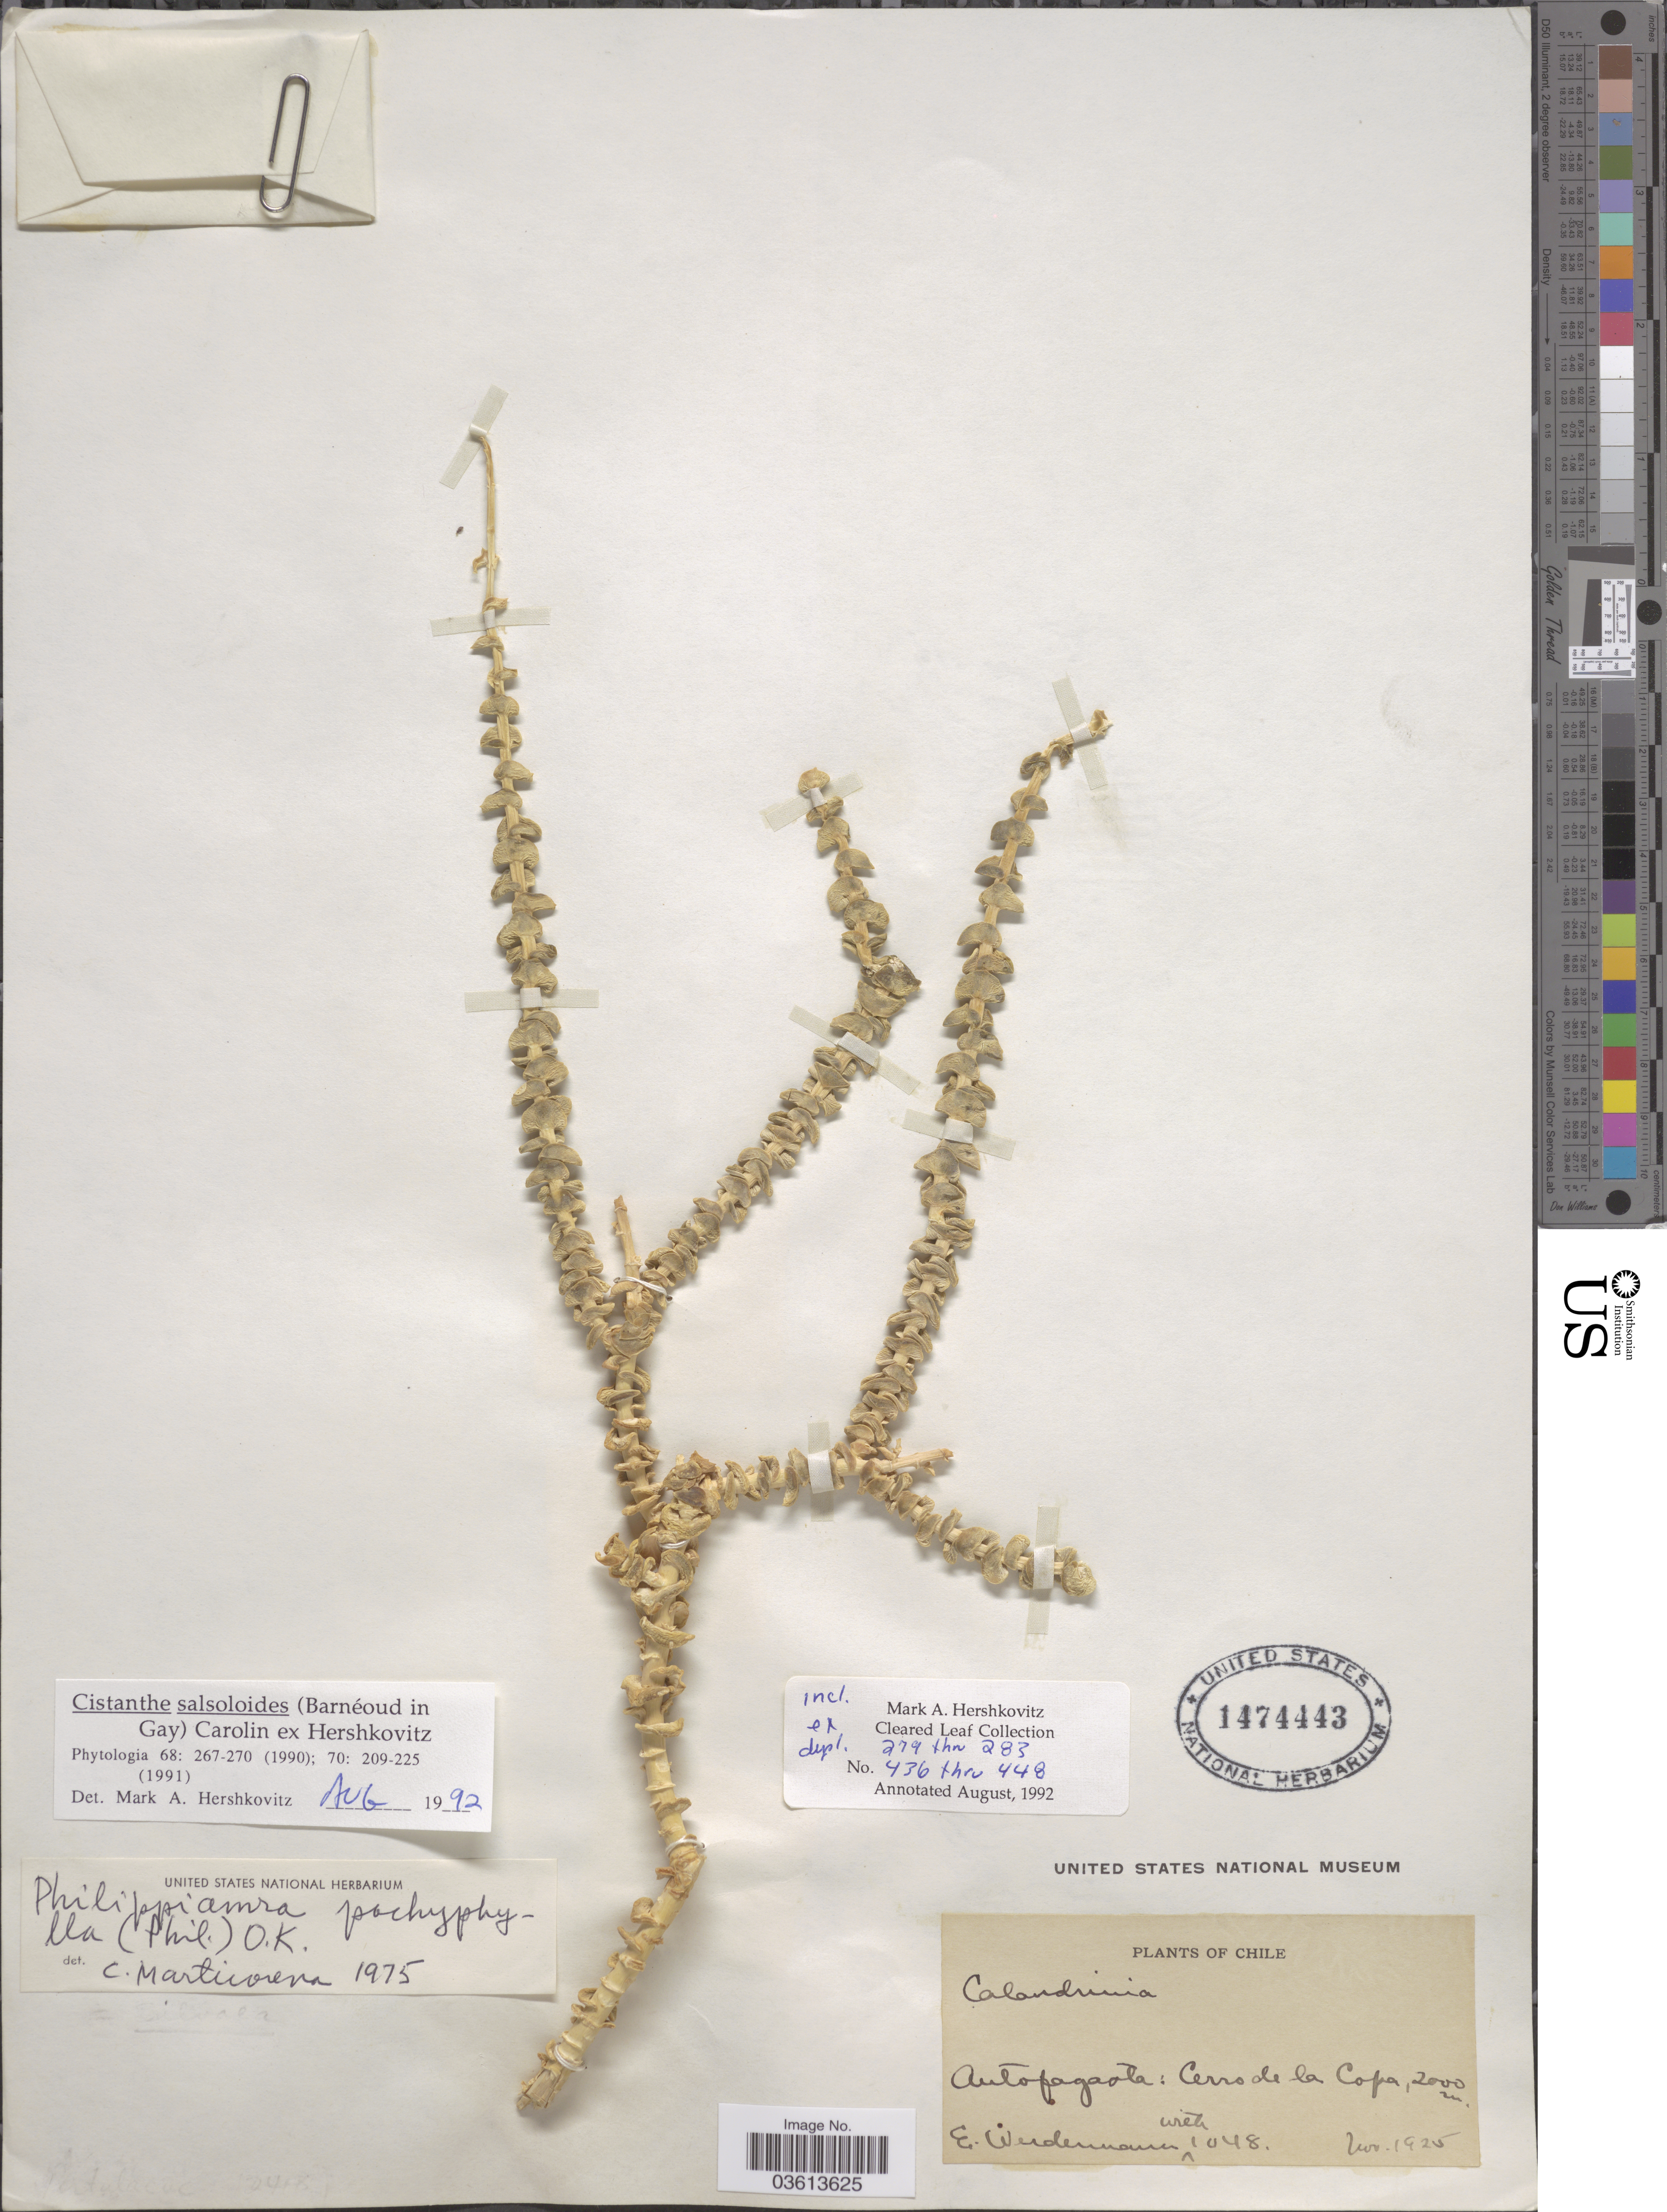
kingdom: Plantae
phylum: Tracheophyta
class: Magnoliopsida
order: Caryophyllales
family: Montiaceae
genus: Philippiamra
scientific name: Philippiamra salsoloides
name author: (Barnéoud) Hershk.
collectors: E. Werdermann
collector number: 1048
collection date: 1925-11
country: Chile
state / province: Antofagasta (II)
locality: Antofagasta: Cerro de la Copa.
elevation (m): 2000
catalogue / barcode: US 1474443